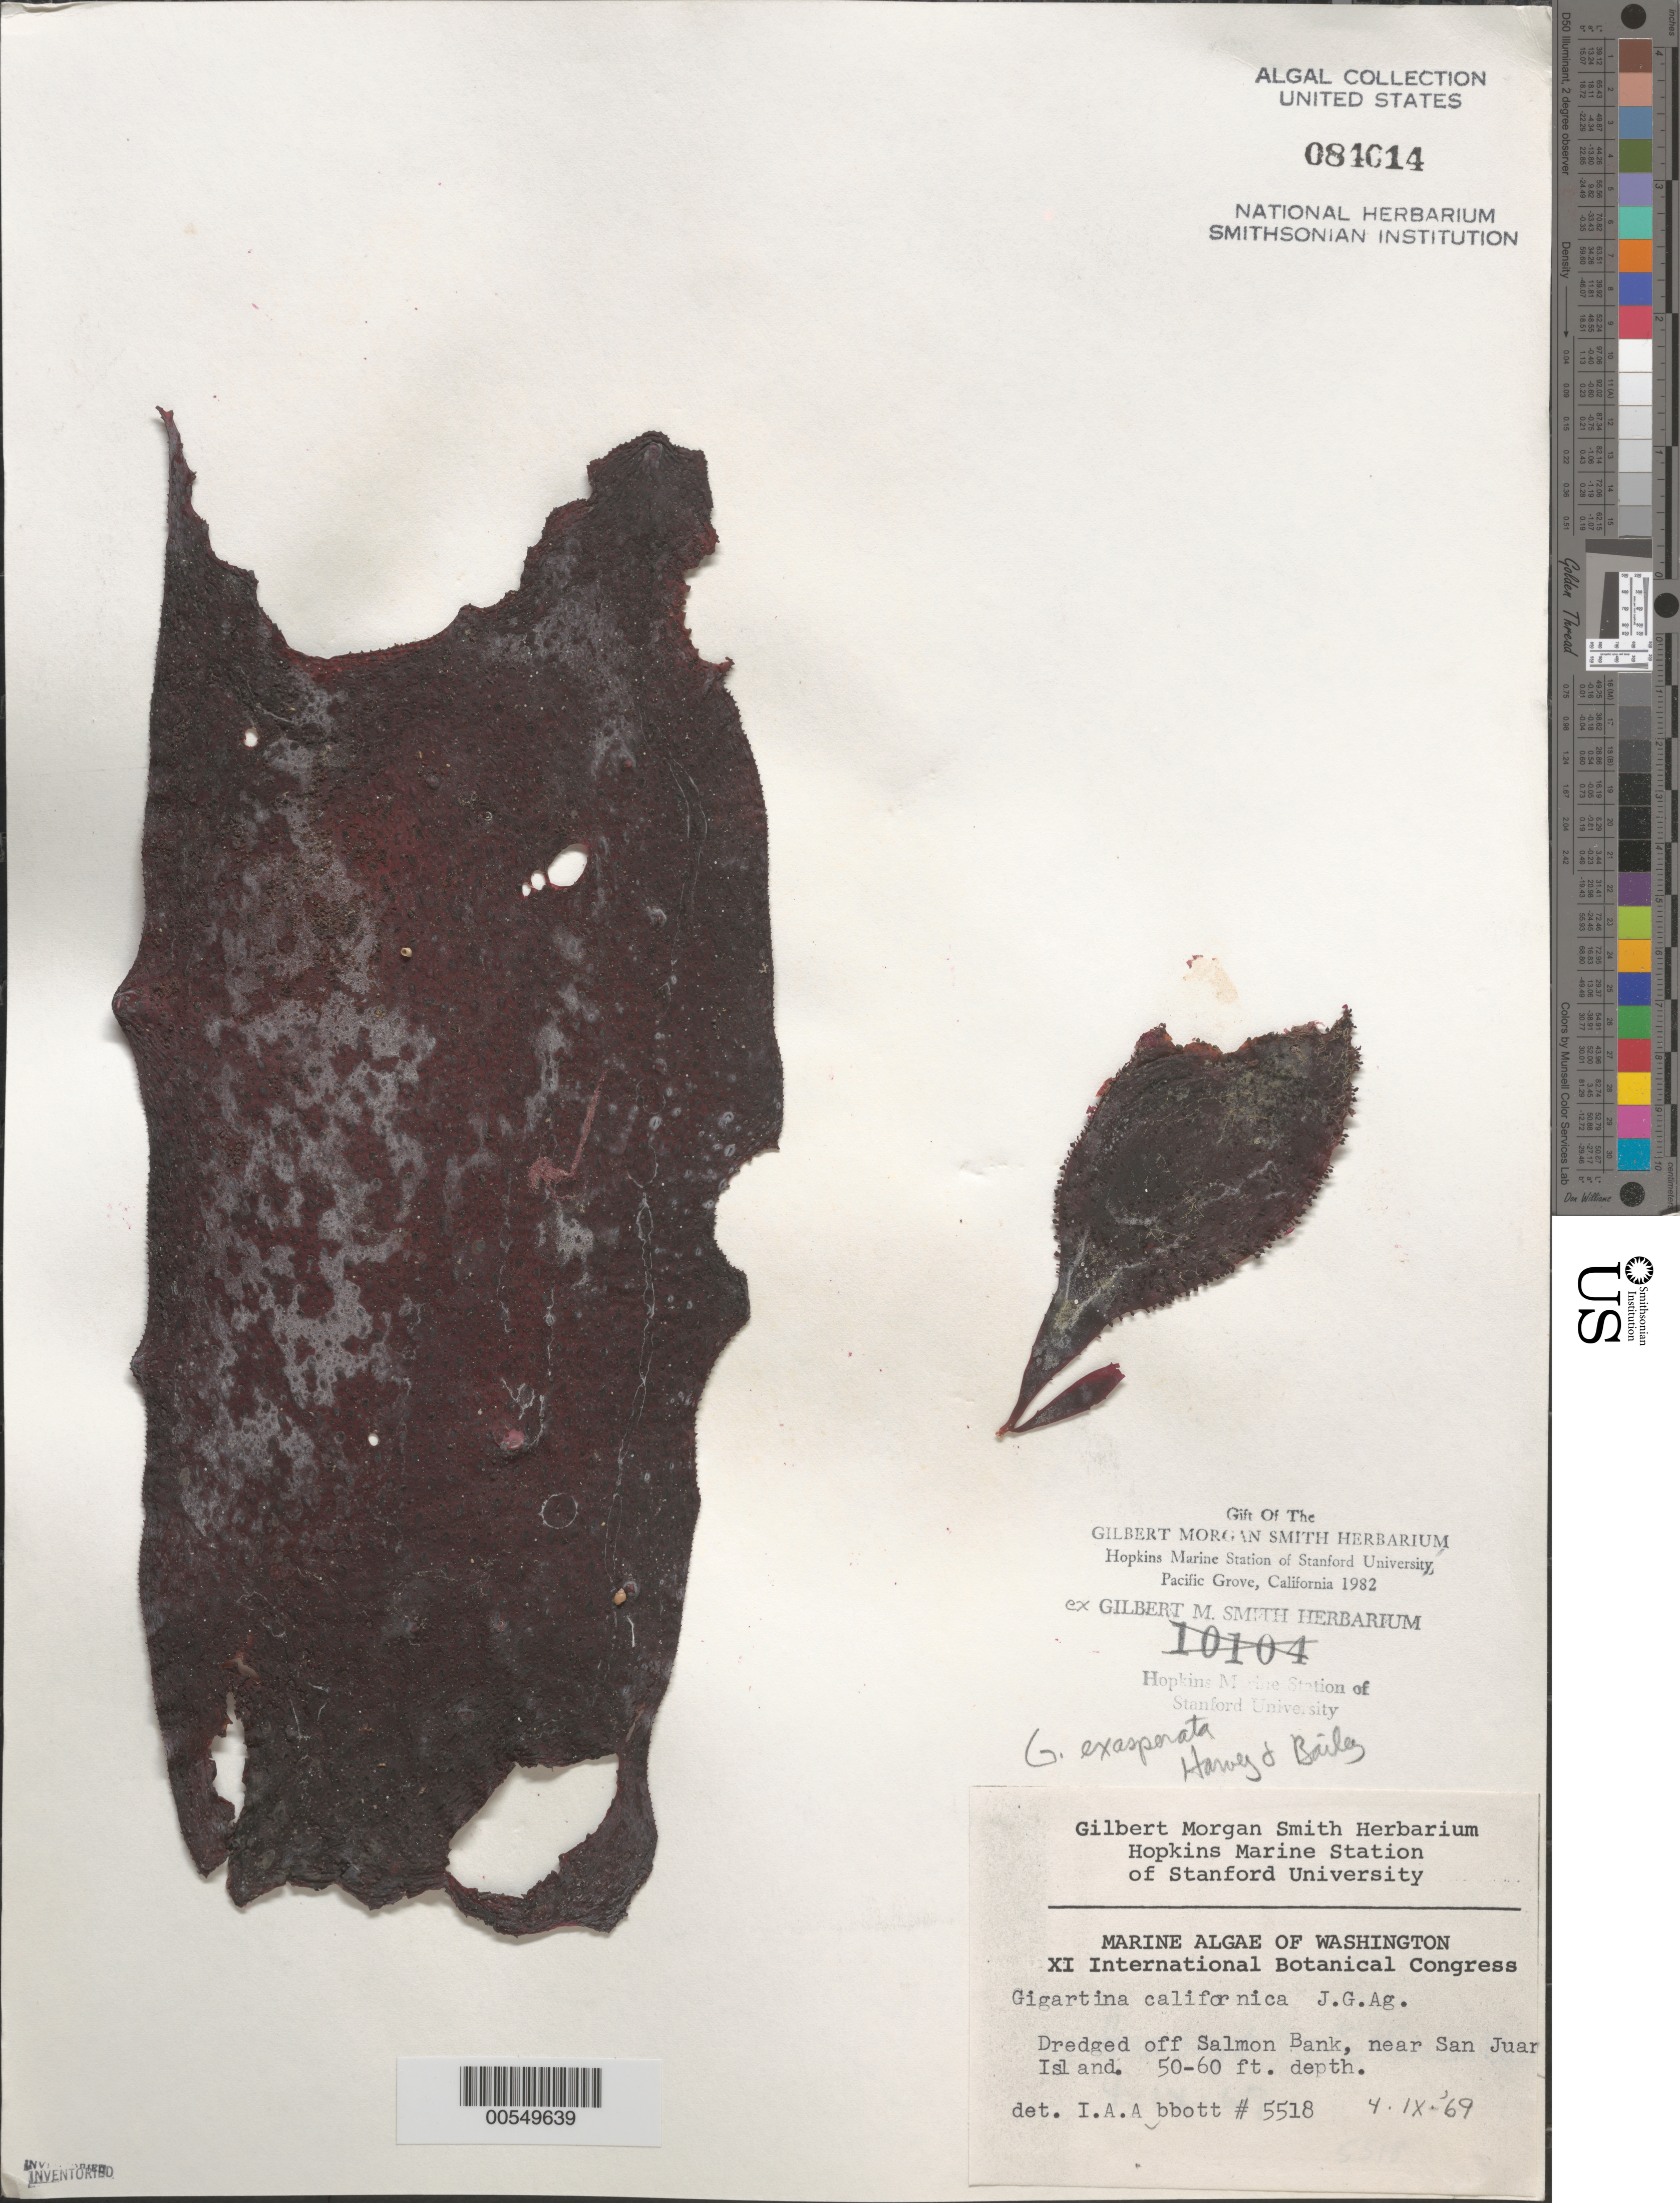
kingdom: Plantae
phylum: Rhodophyta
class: Florideophyceae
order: Gigartinales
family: Gigartinaceae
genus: Chondracanthus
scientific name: Chondracanthus exasperatus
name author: (Harv. & J. Bailey) J.R. Hughey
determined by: Algae name updating Project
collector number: IAA 5518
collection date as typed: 04 Sep 1969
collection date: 1969-09-04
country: United States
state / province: Washington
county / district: San Juan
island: San Juan Islands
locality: Off Salmon Bank, near San Juan Island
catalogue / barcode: US 84014